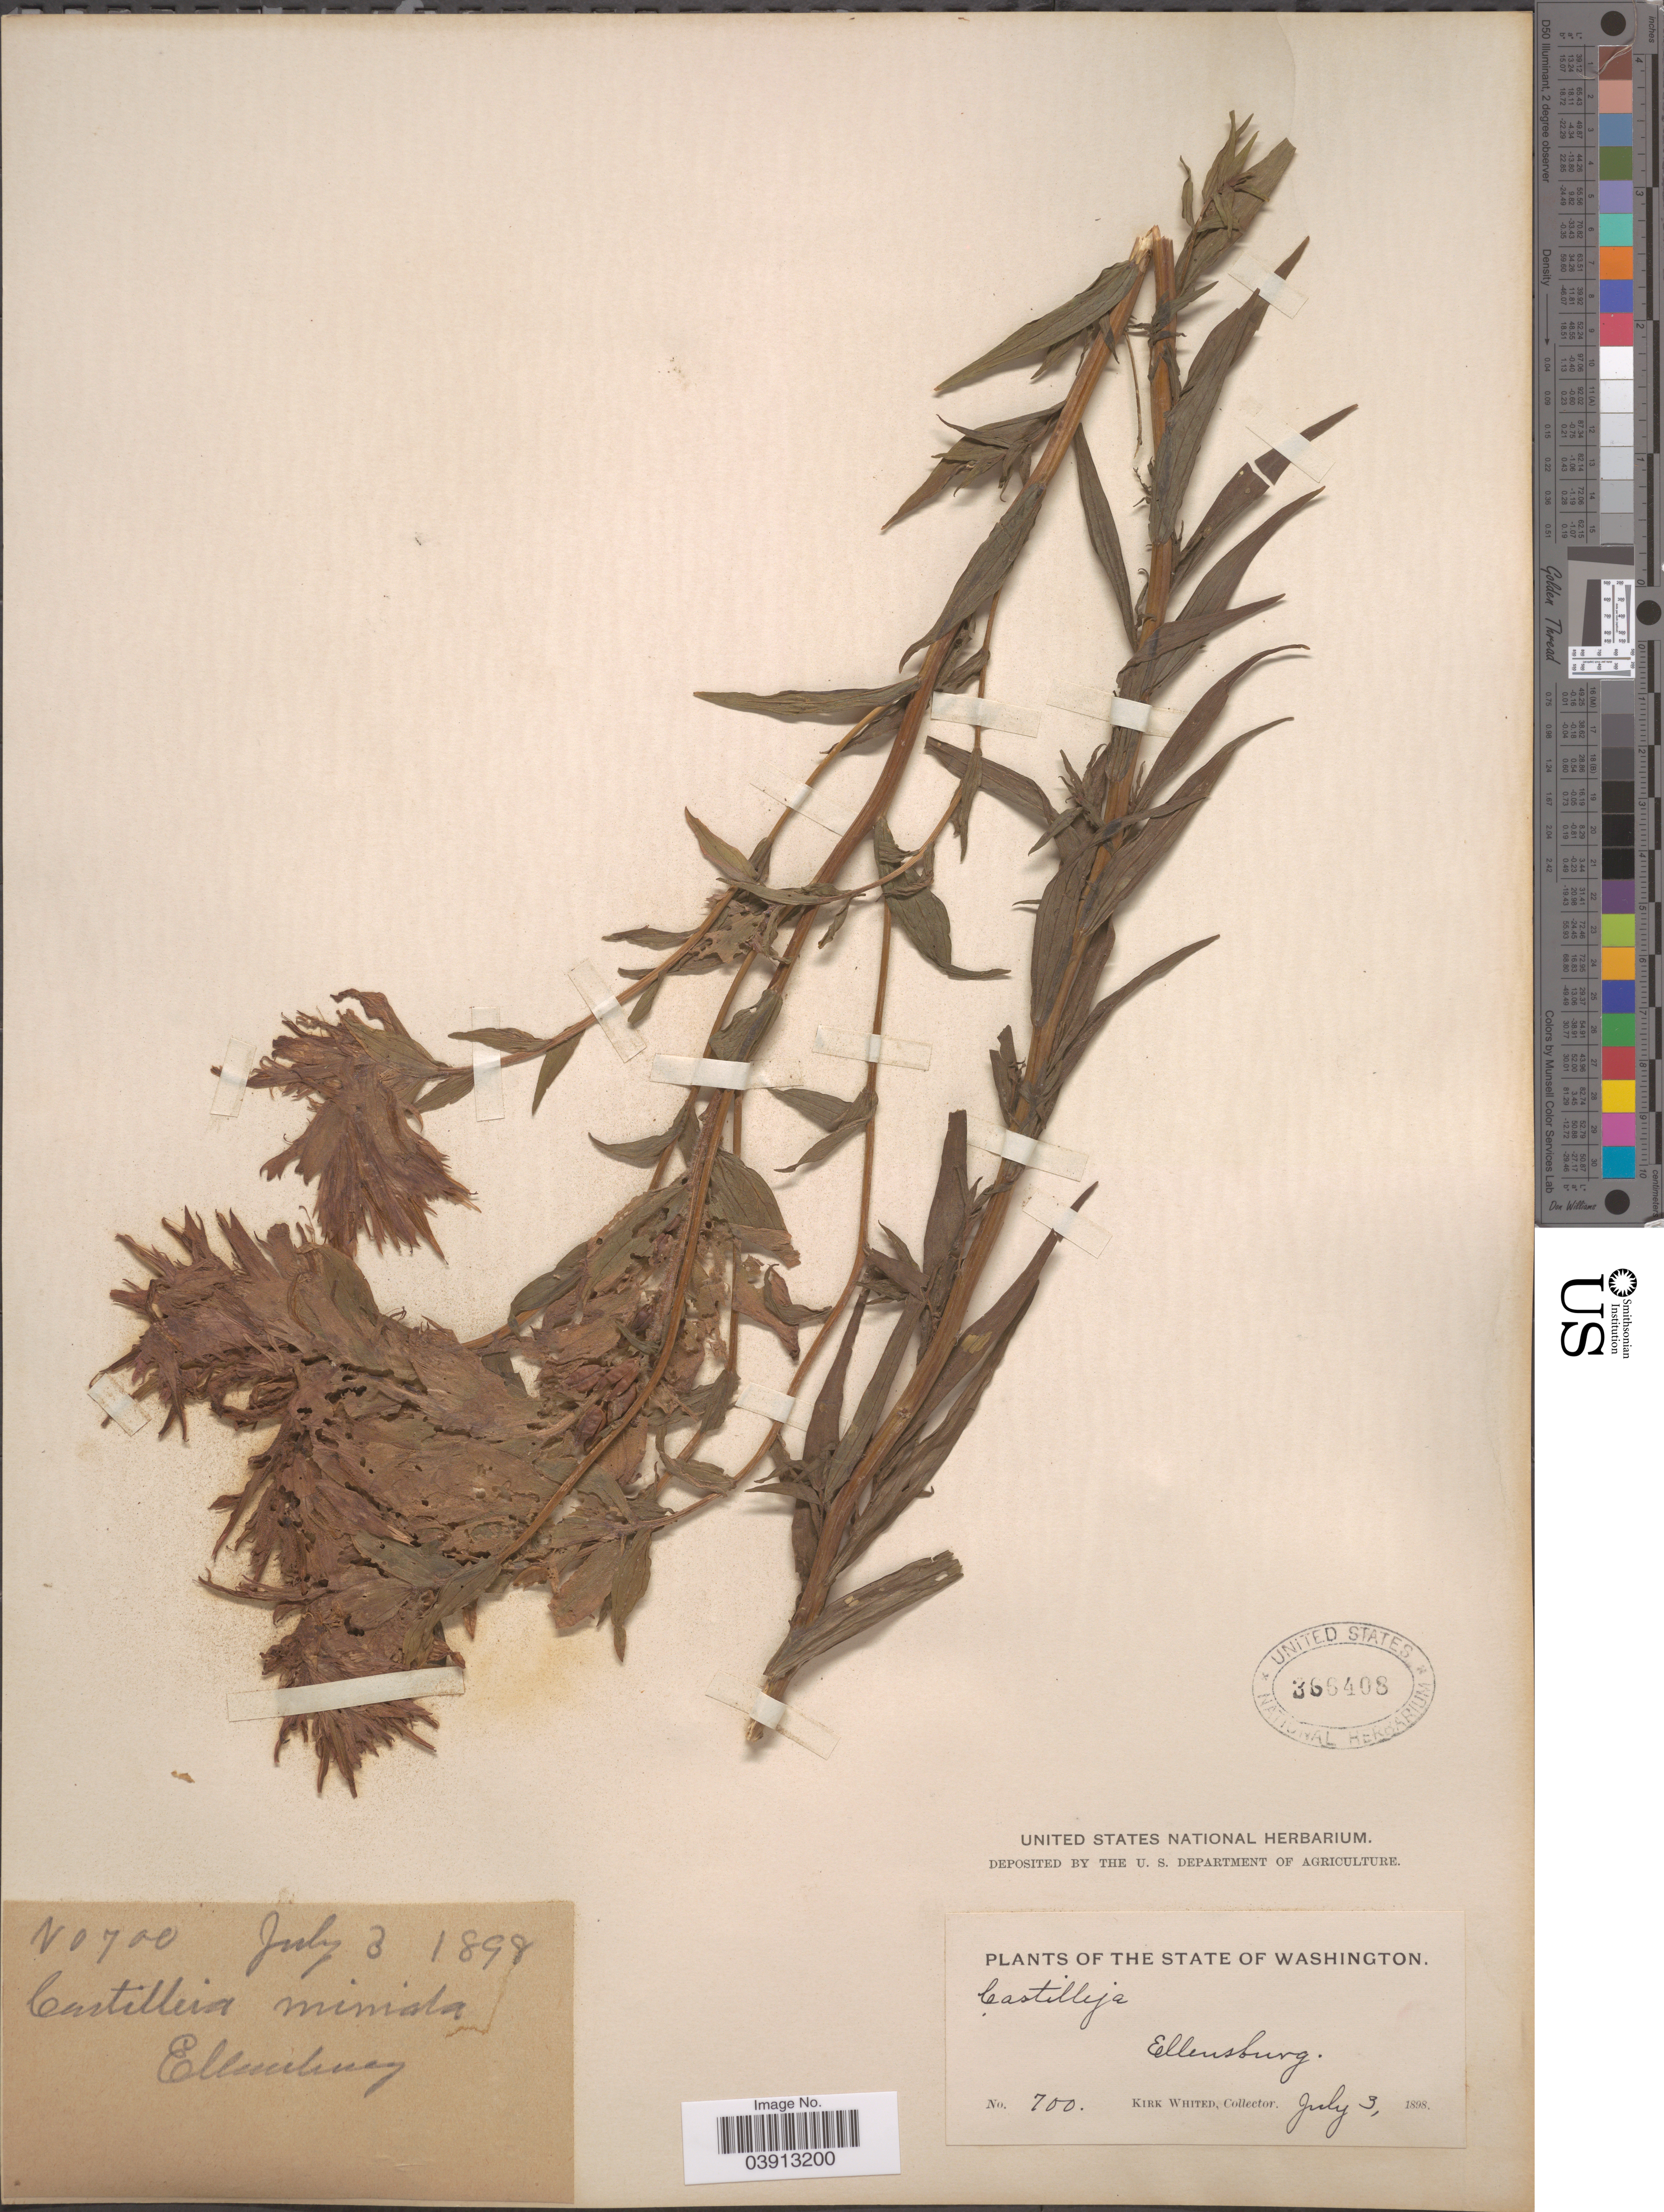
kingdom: Plantae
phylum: Tracheophyta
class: Magnoliopsida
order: Lamiales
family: Orobanchaceae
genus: Castilleja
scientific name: Castilleja miniata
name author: Douglas ex Hook.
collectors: K. Whited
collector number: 700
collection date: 1898-07-03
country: United States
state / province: Washington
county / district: Kittitas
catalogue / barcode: US 366408